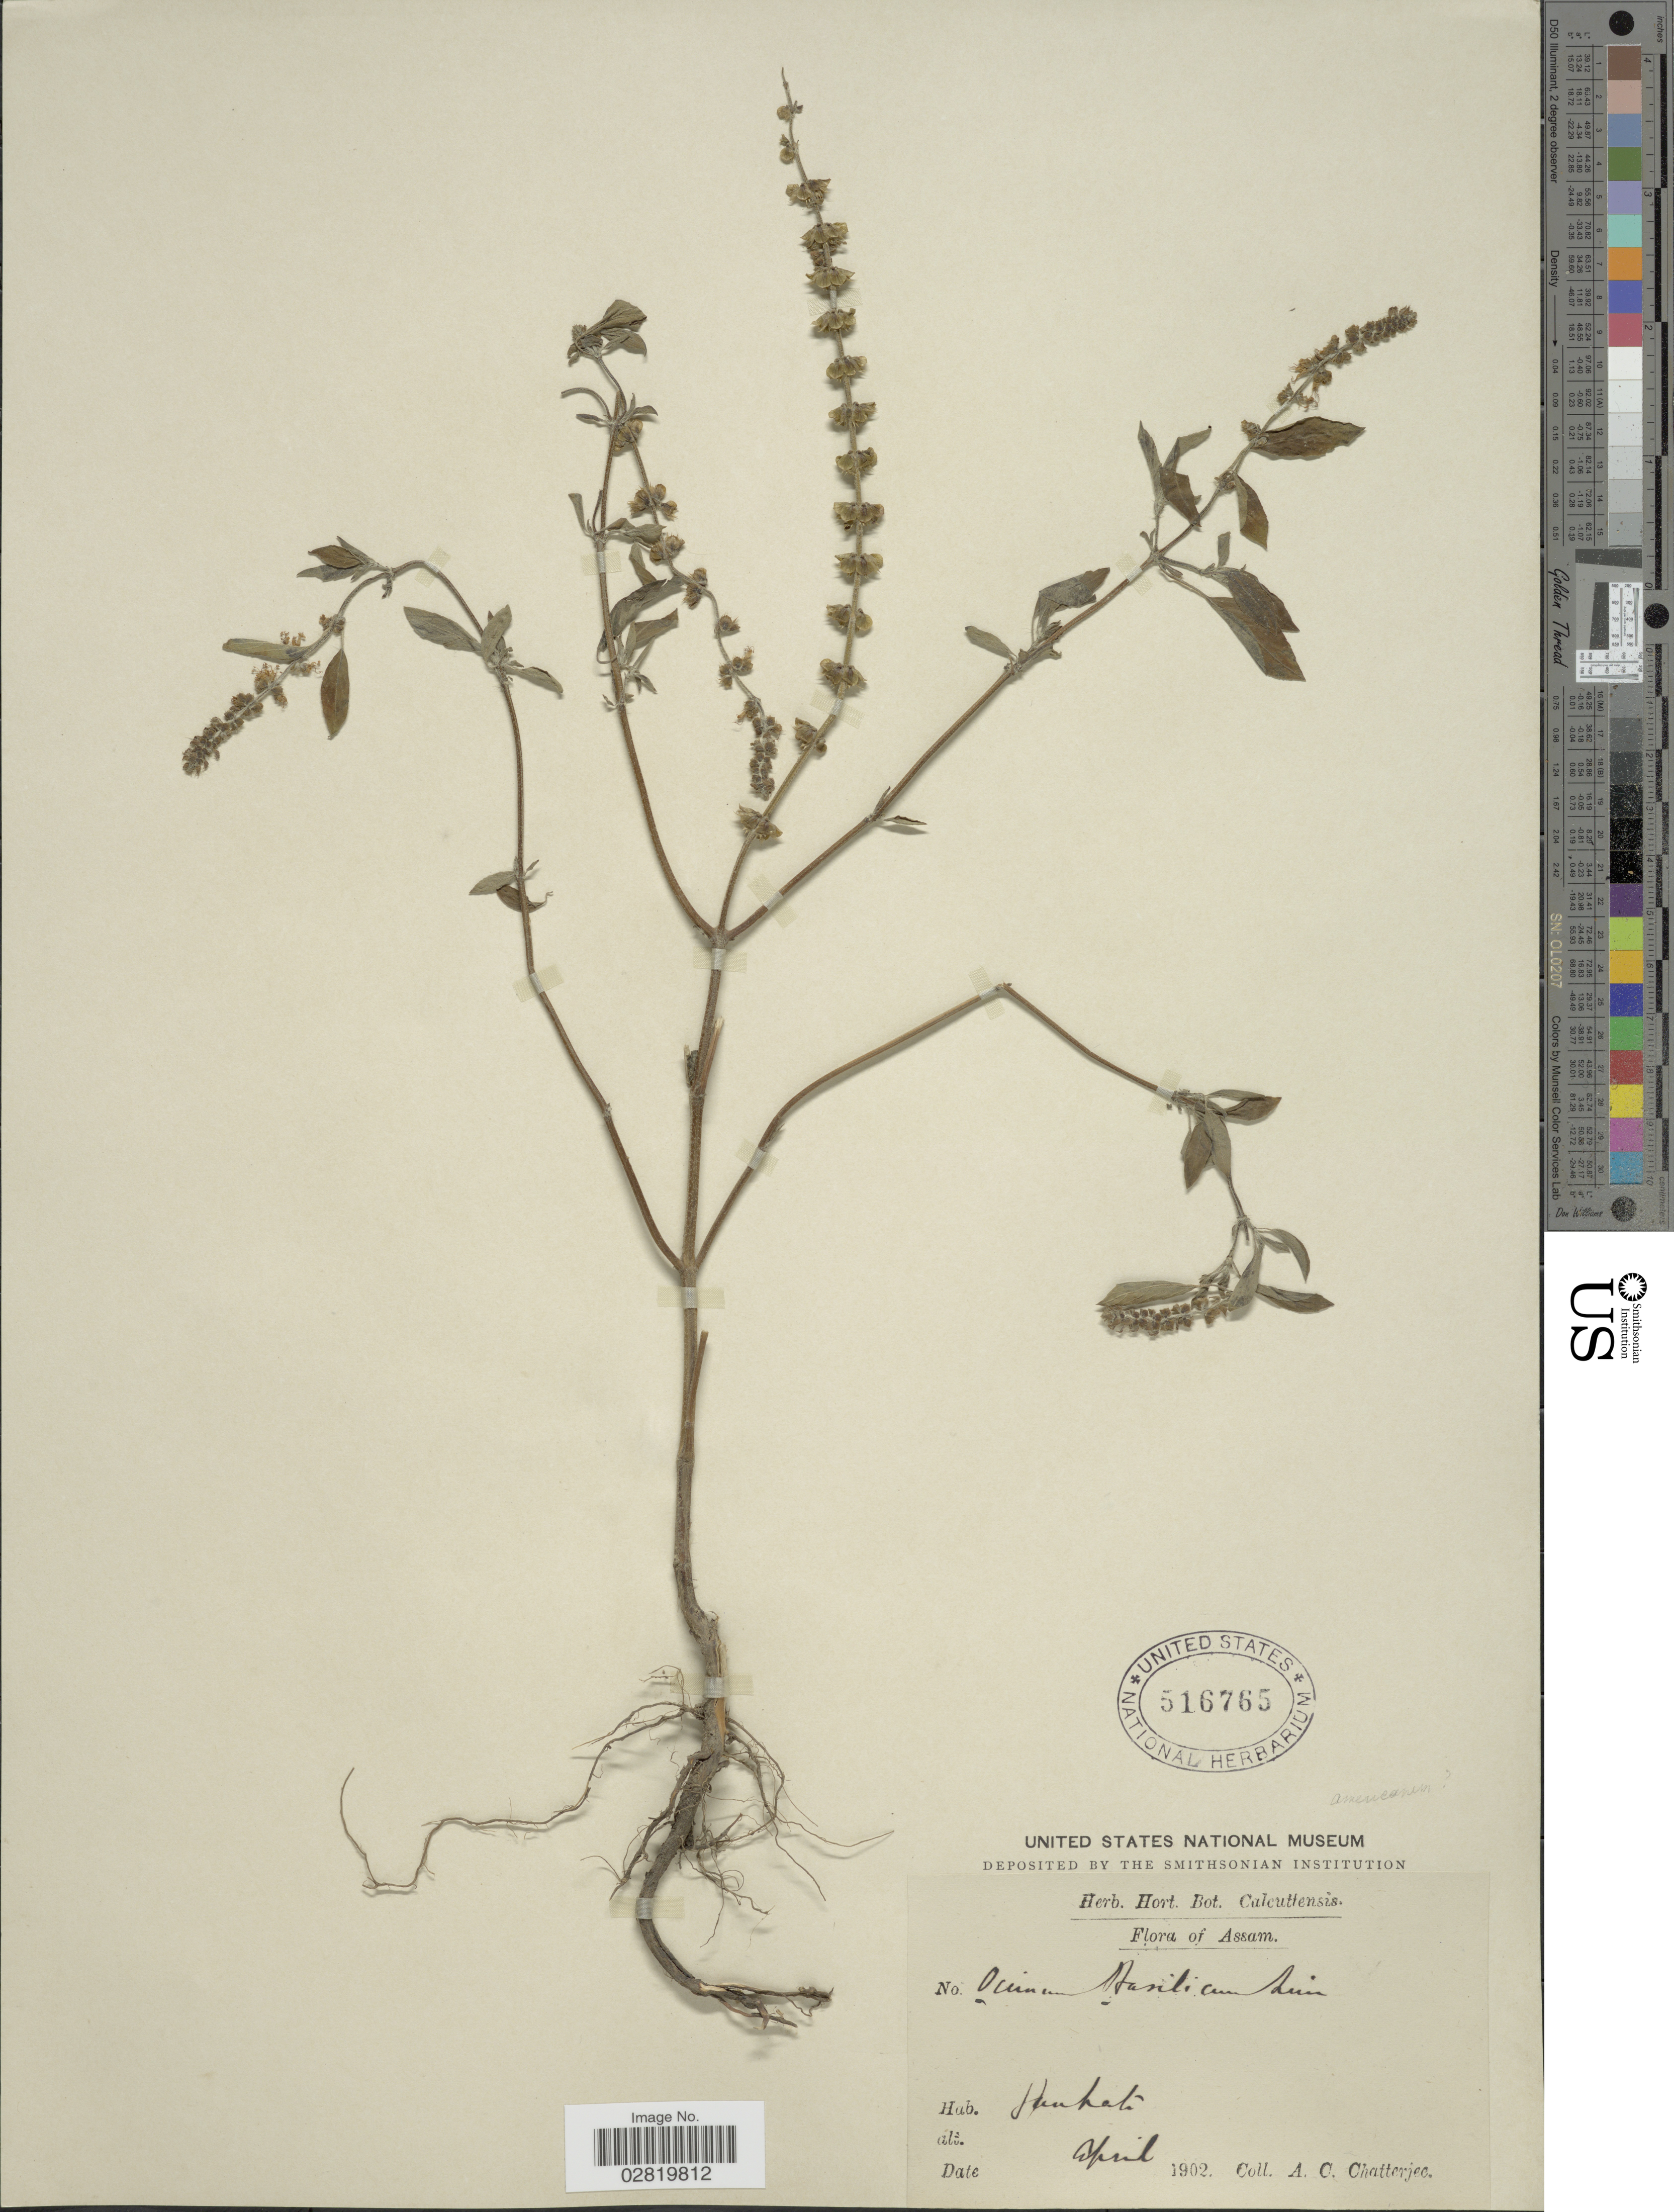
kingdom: Plantae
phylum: Tracheophyta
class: Magnoliopsida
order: Lamiales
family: Lamiaceae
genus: Ocimum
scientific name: Ocimum basilicum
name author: L.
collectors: A. Chatterjee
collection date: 1902-04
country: India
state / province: Assam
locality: Assam, Shahati [interpreted]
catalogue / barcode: US 516765